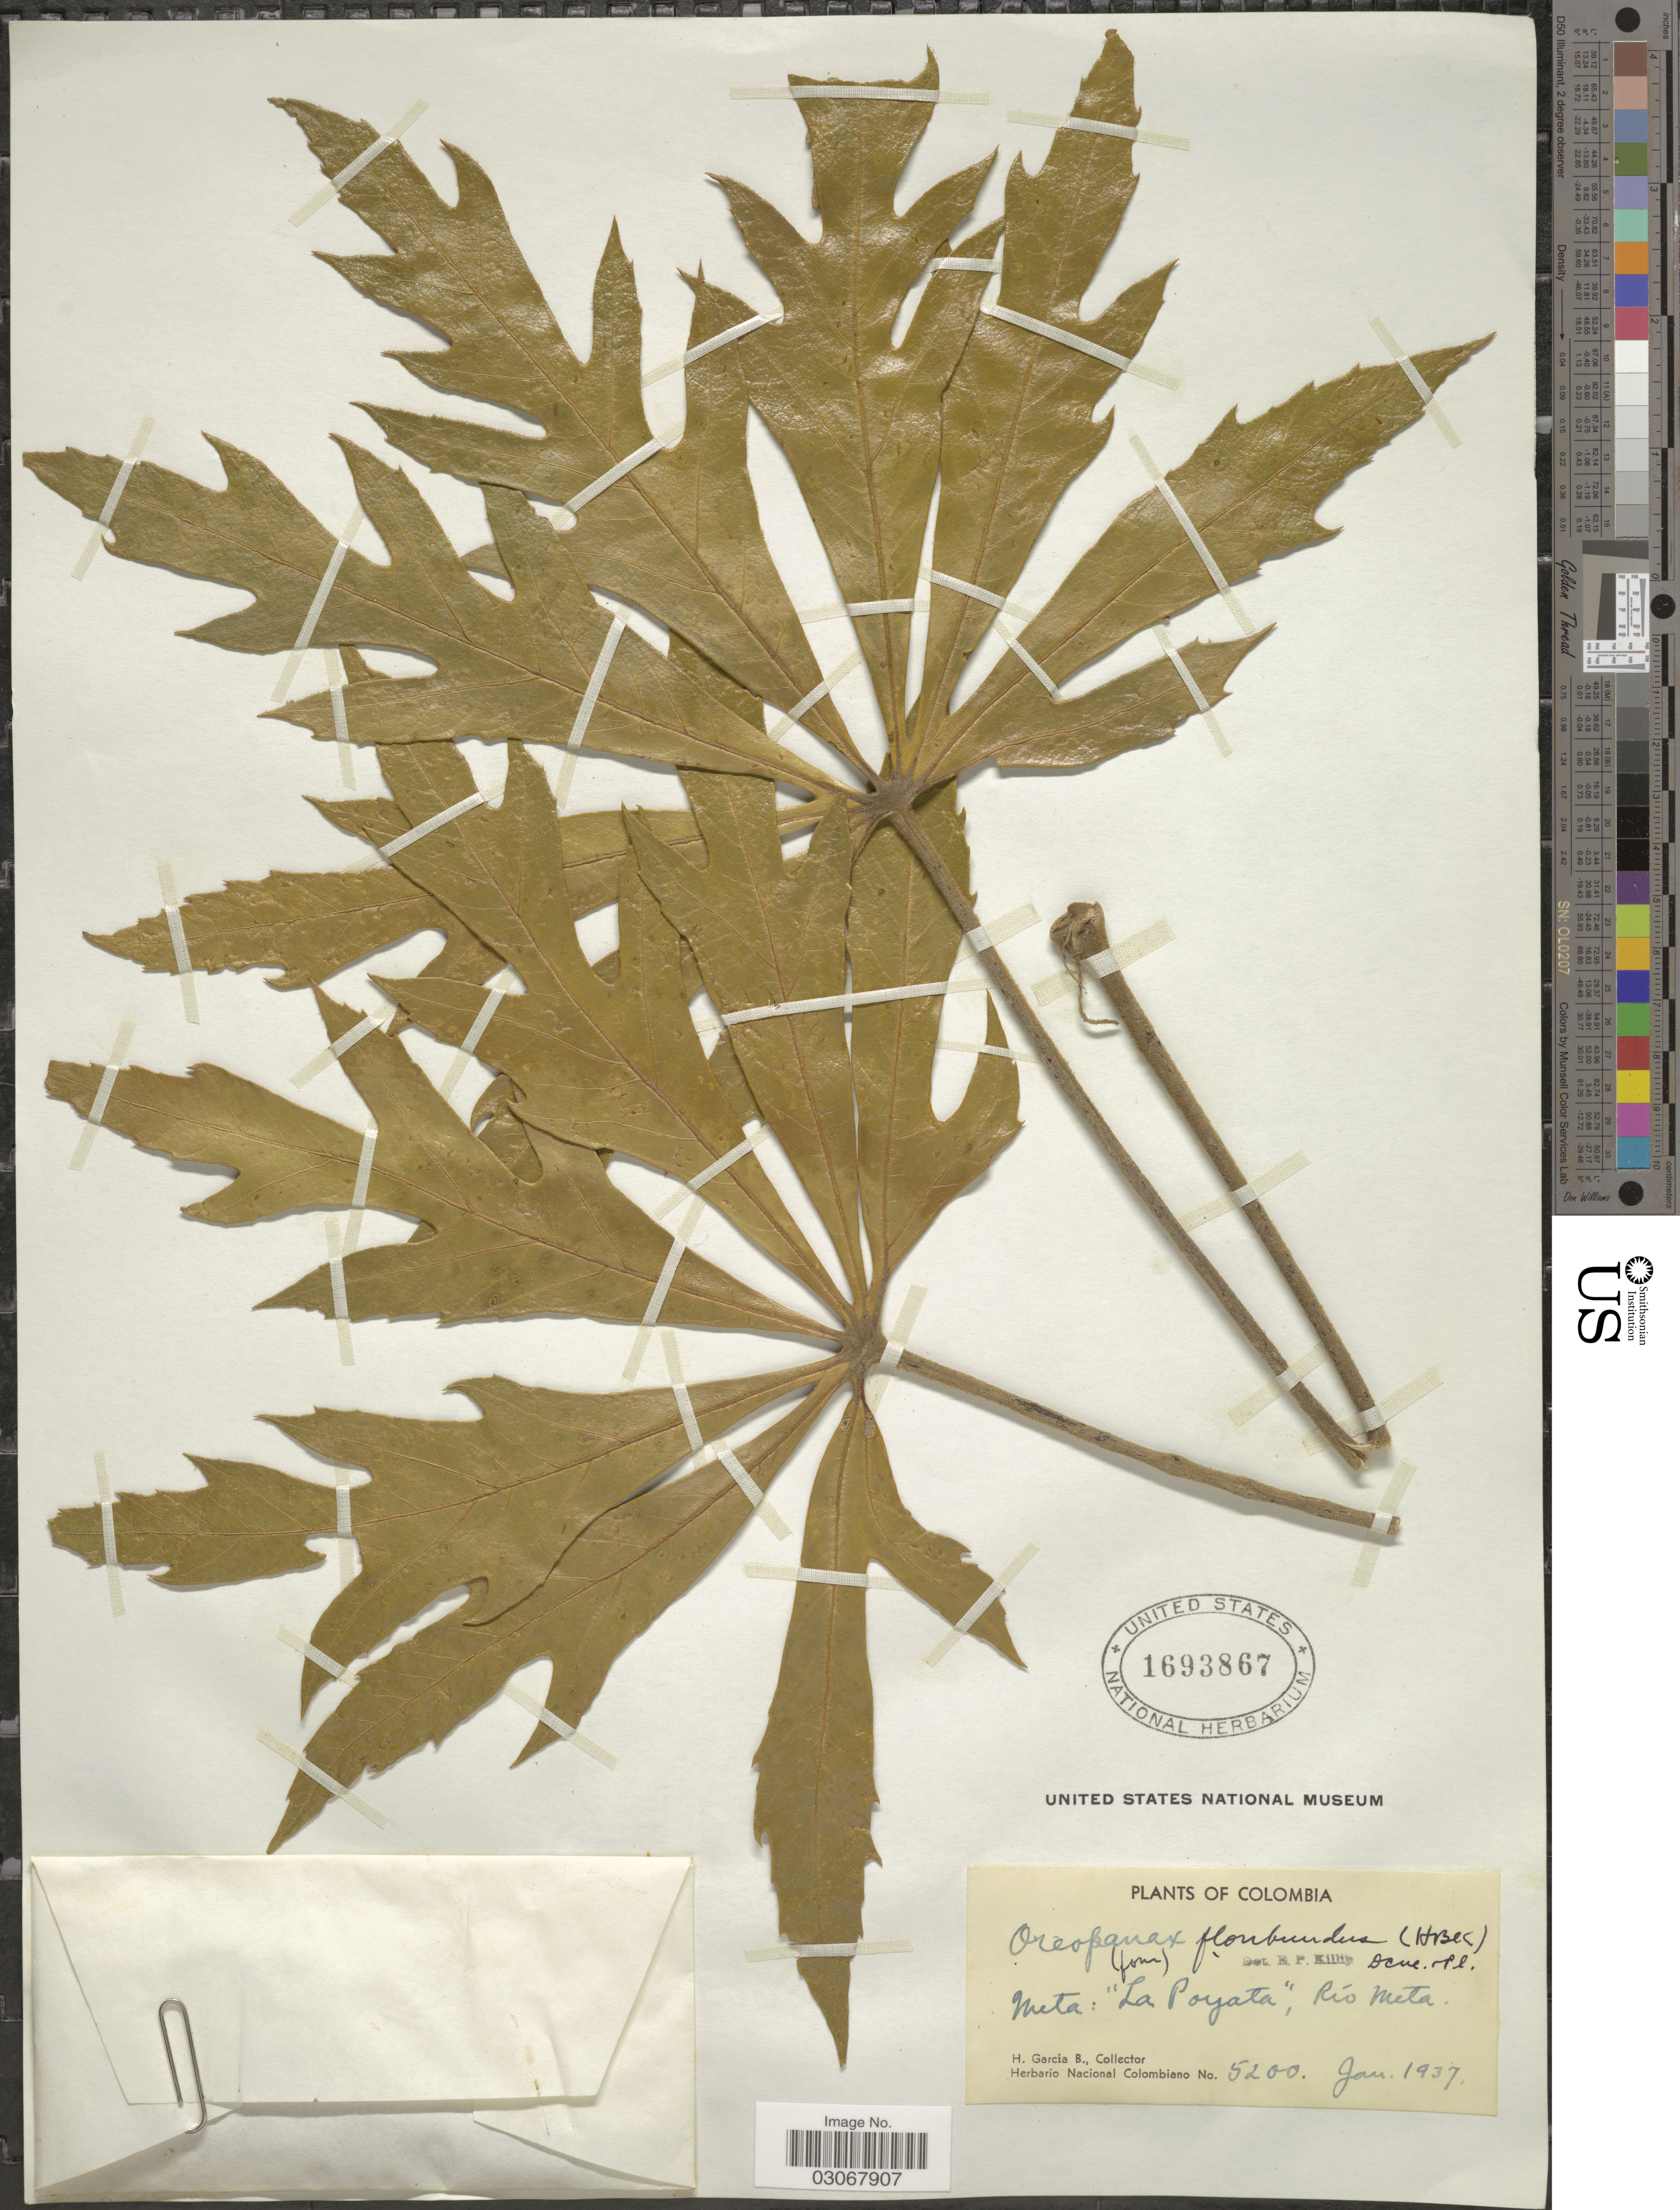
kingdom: Plantae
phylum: Tracheophyta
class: Magnoliopsida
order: Apiales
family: Araliaceae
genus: Oreopanax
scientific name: Oreopanax floribundus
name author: (Kunth) Decne. & Planch.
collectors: H. García B.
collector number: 5200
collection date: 1937-01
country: Colombia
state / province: Meta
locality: La Poyata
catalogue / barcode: US 1693867